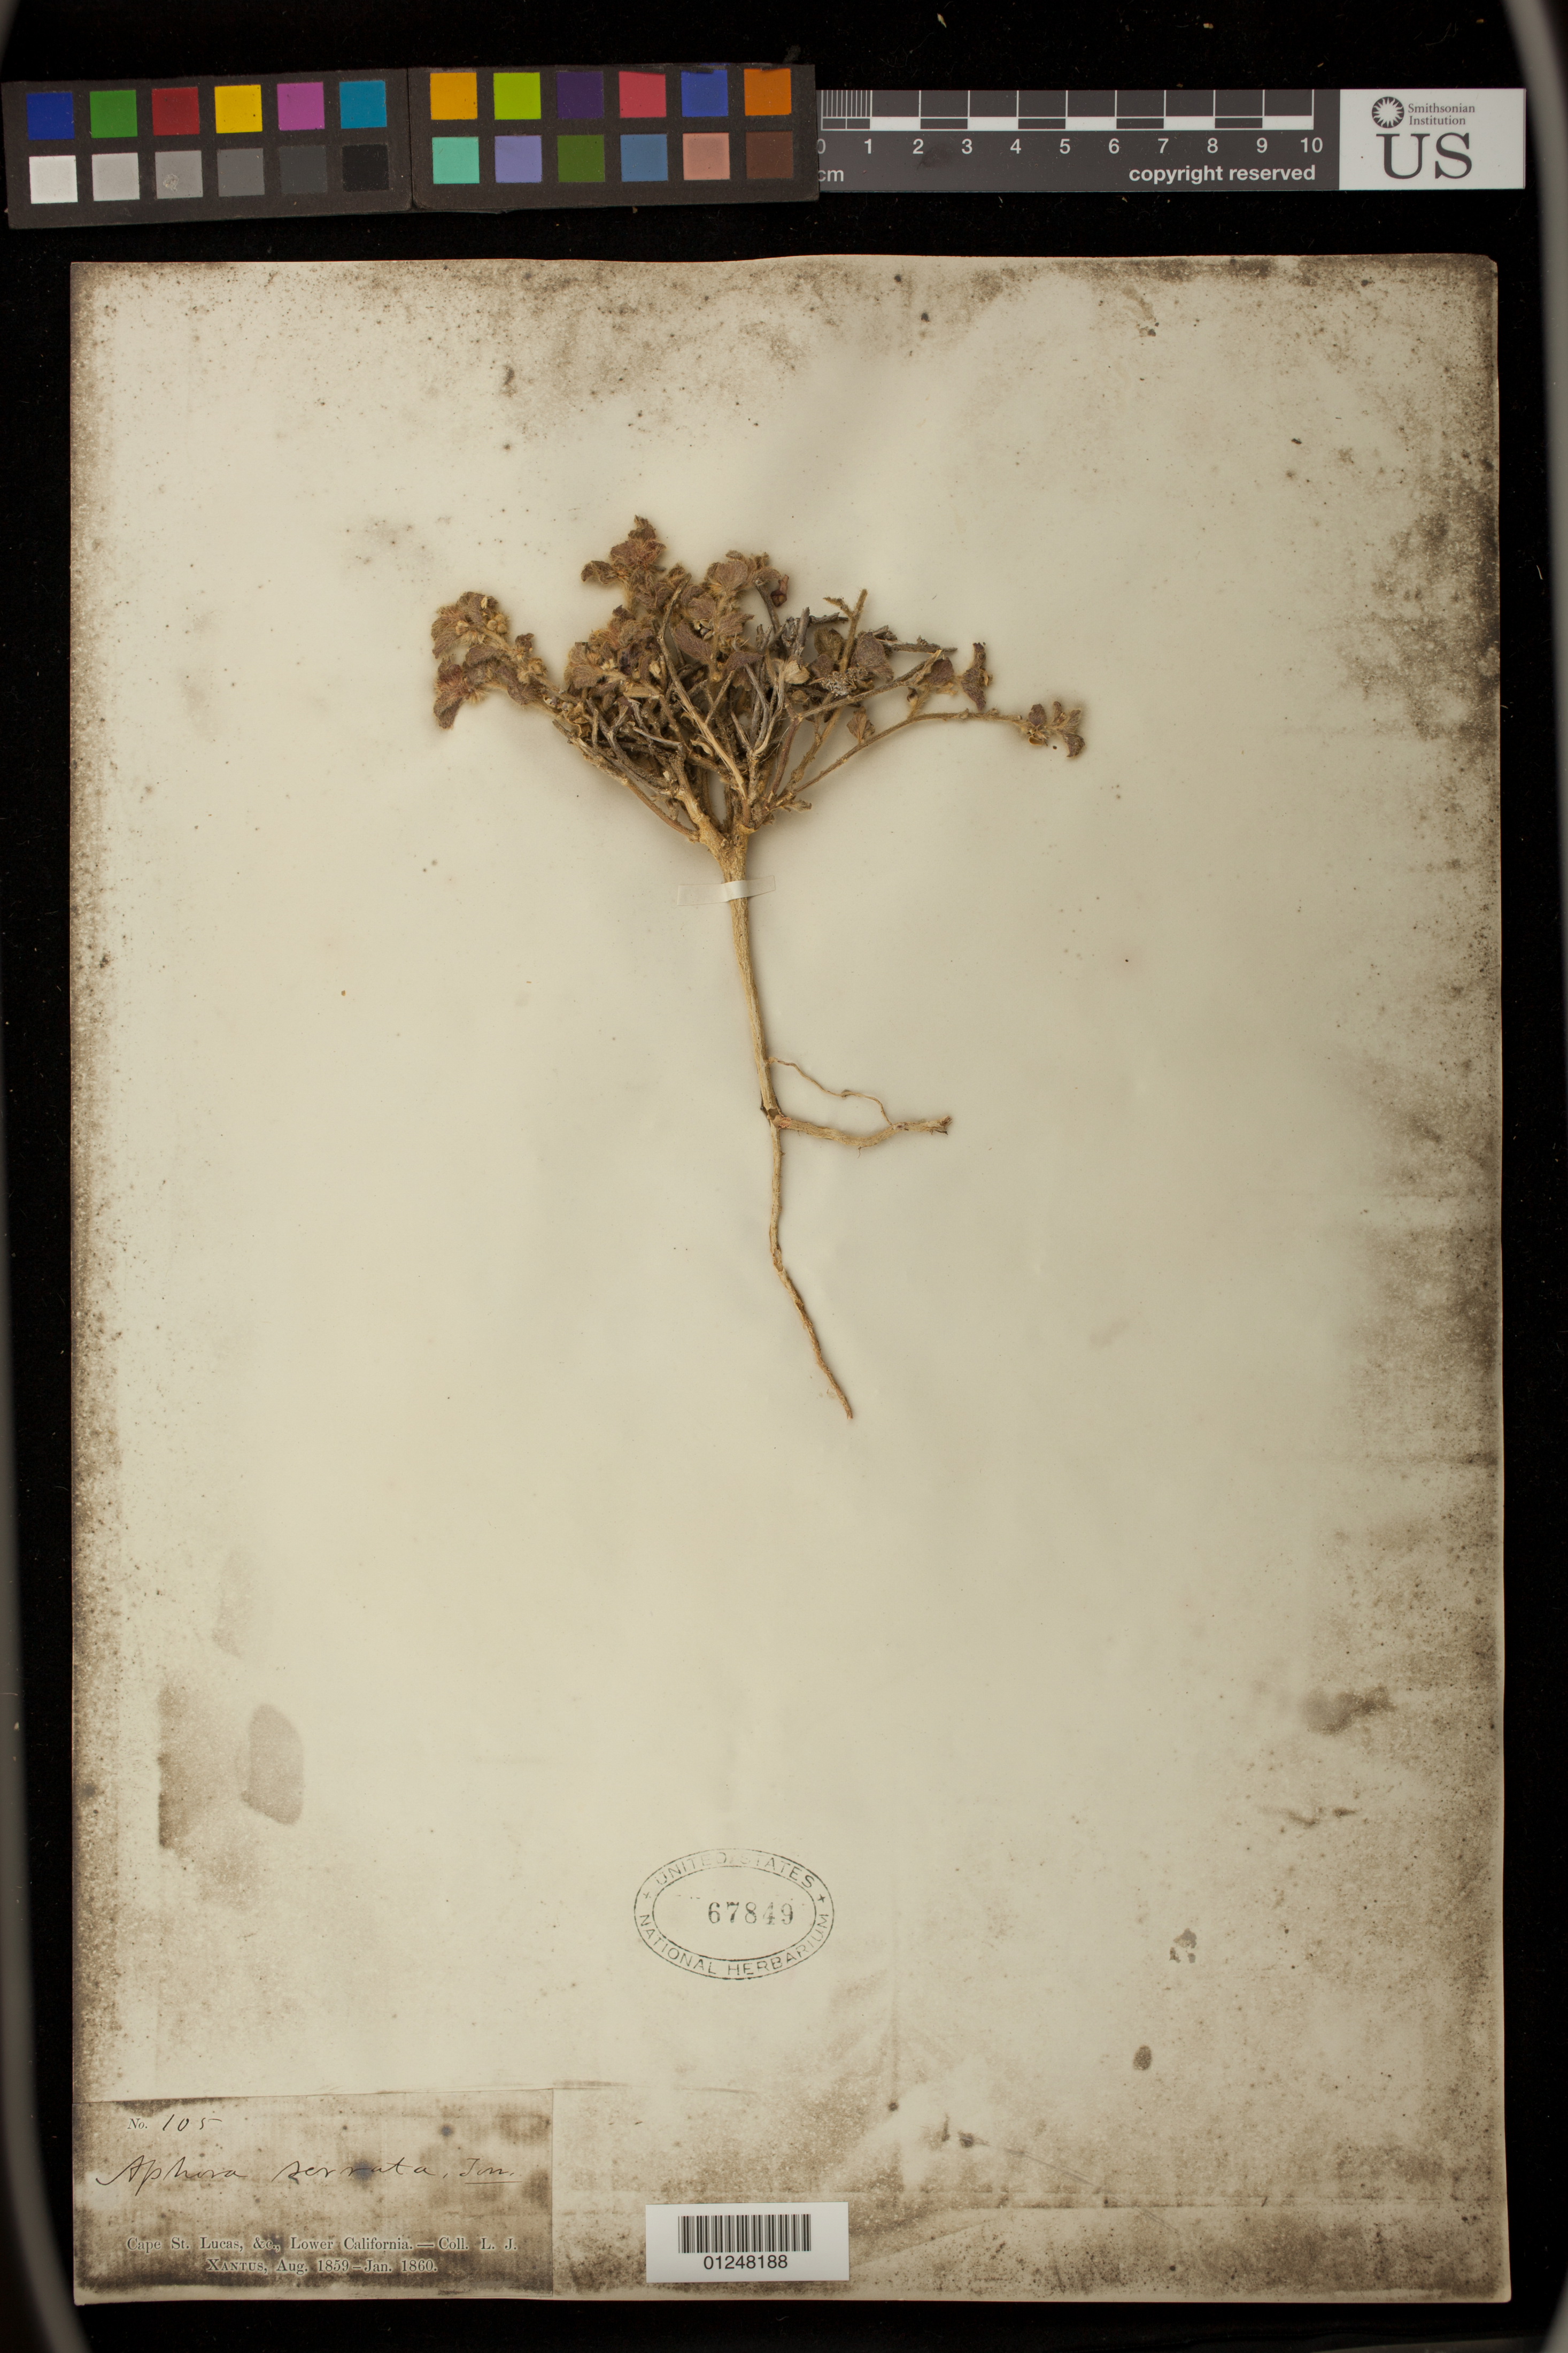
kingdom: Plantae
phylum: Tracheophyta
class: Magnoliopsida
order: Malpighiales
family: Euphorbiaceae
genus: Argythamnia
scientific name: Argythamnia serrata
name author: (Torr.) Müll. Arg.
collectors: L. J. Xantus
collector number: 105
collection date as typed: Aug 1859 to -- Jan 1860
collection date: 1859-08/1860-01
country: Mexico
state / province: Baja California Sur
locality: Cape St. Lucas.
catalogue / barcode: US 67849